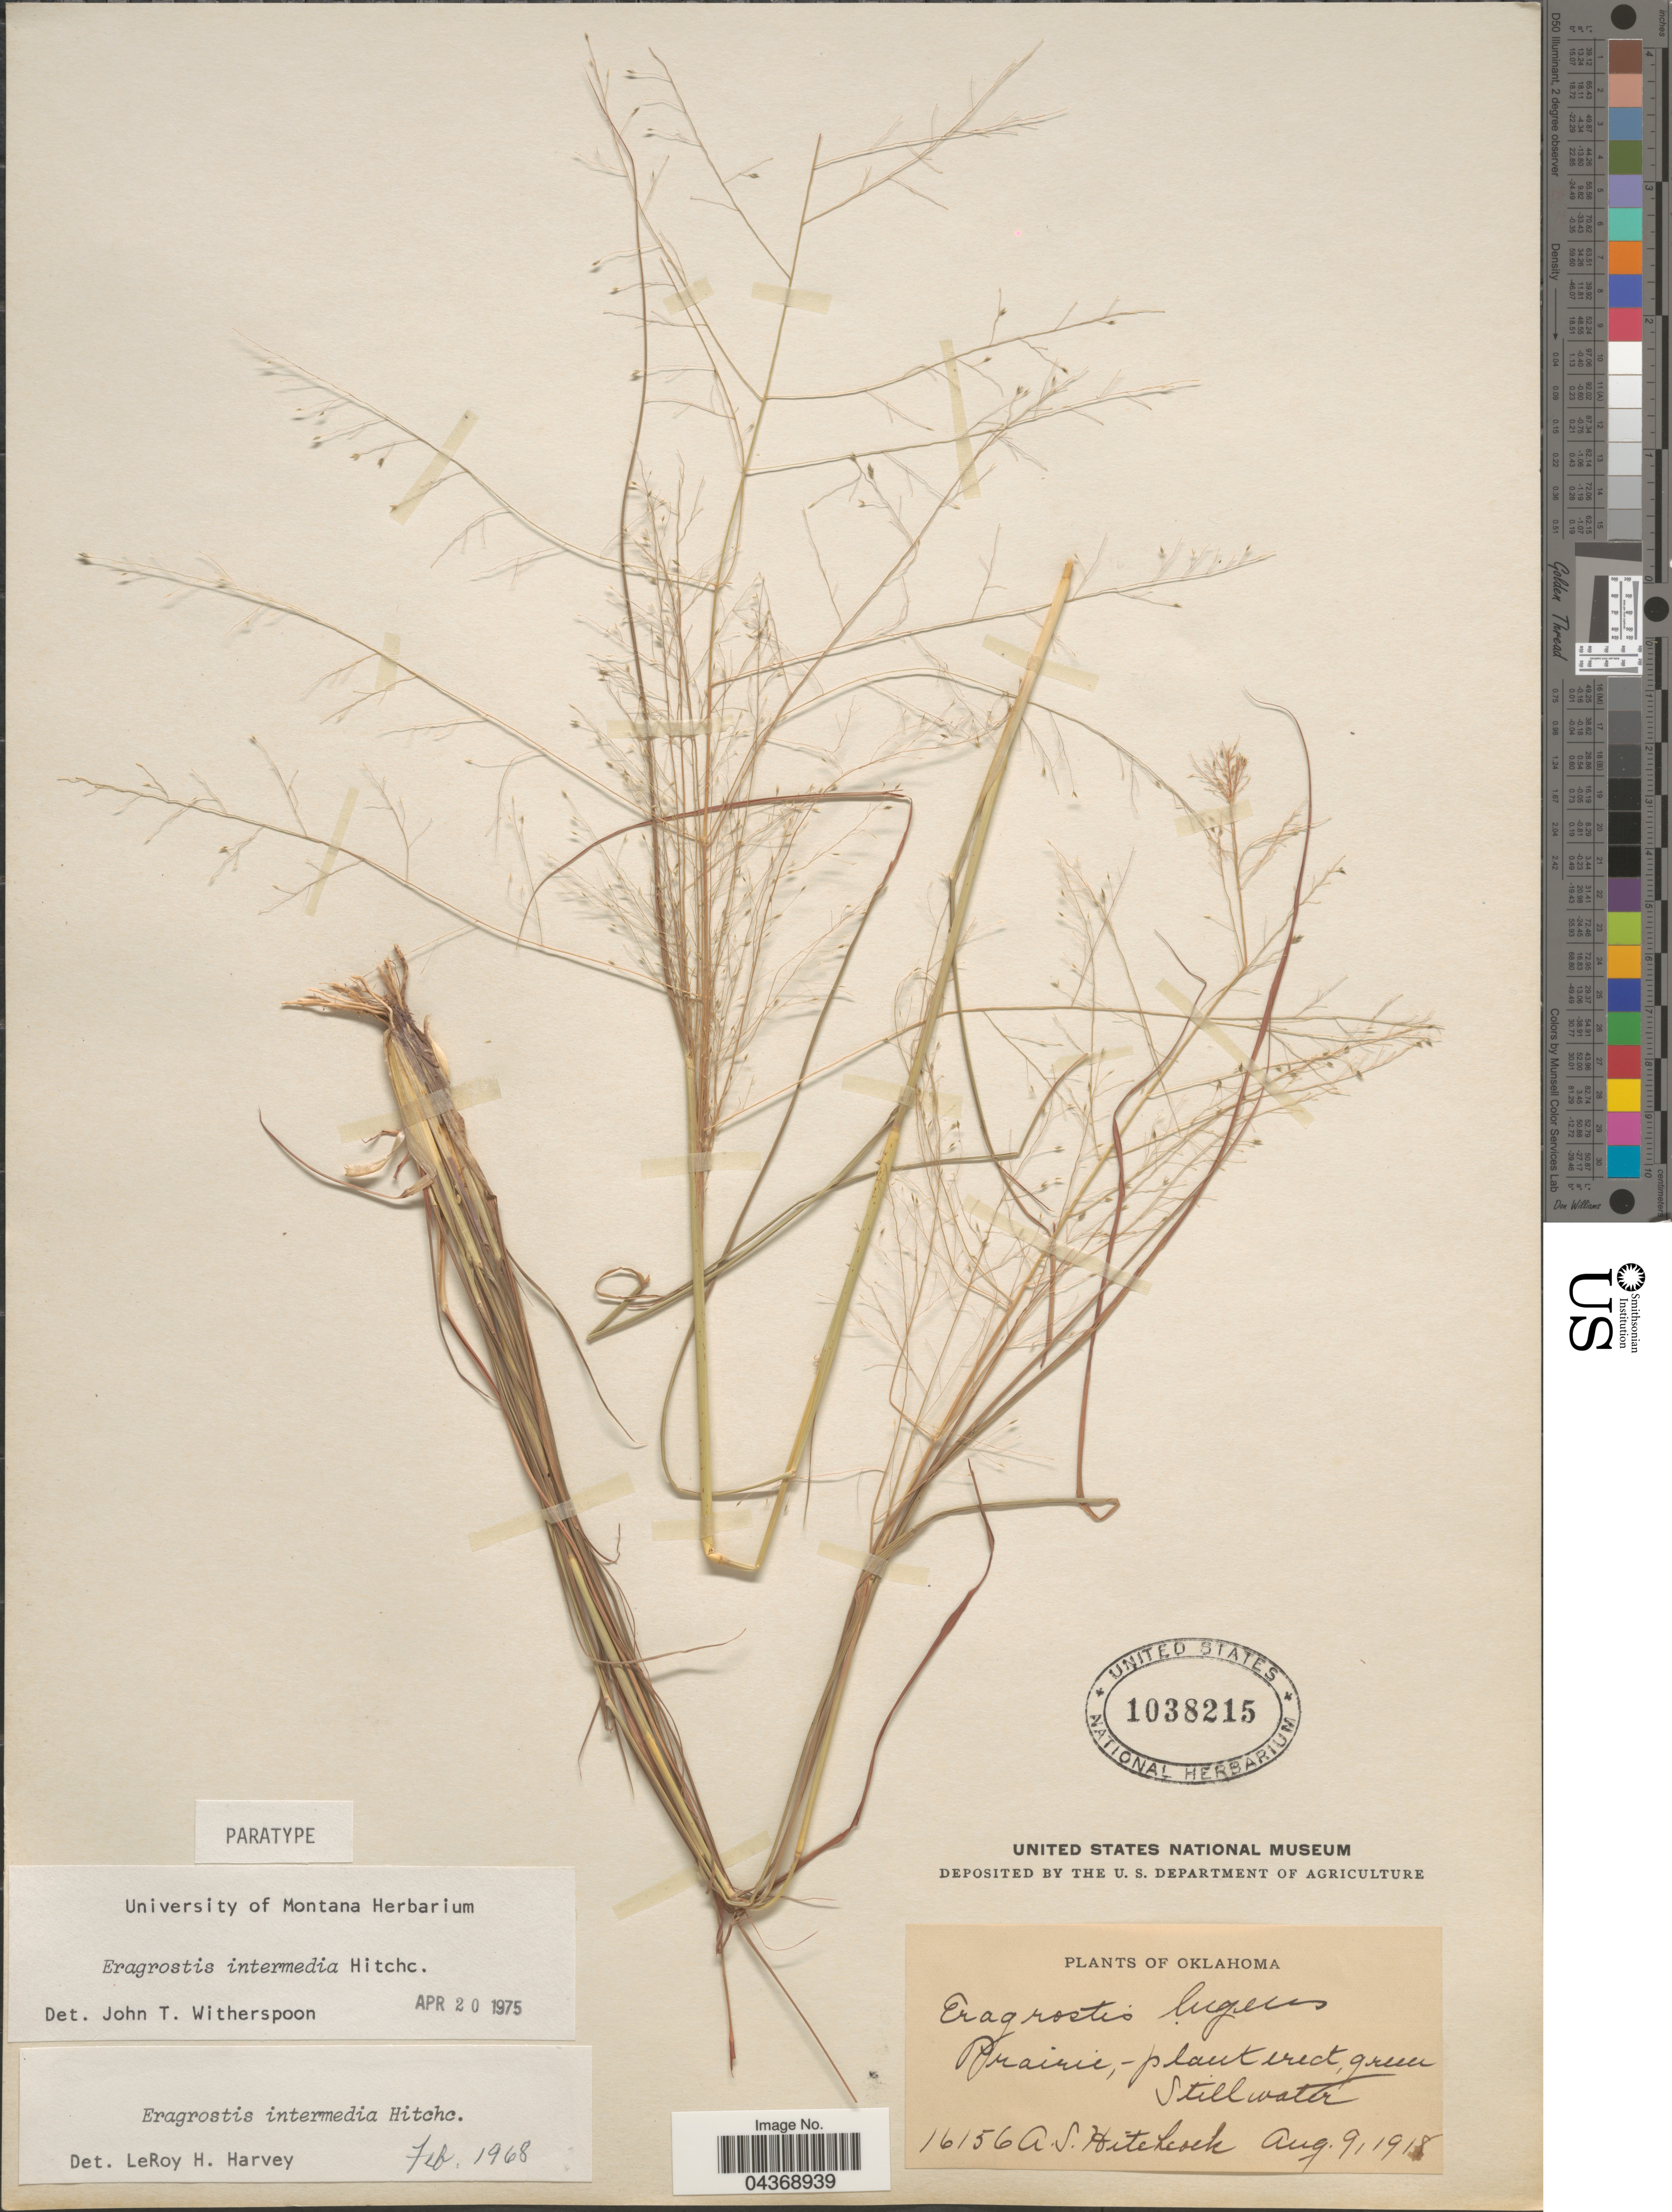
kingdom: Plantae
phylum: Tracheophyta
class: Liliopsida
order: Poales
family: Poaceae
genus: Eragrostis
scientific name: Eragrostis intermedia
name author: Hitchc.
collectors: A. S. Hitchcock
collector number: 16156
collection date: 1918-08-09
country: United States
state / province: Oklahoma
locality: Stillwater.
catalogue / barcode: US 1038215